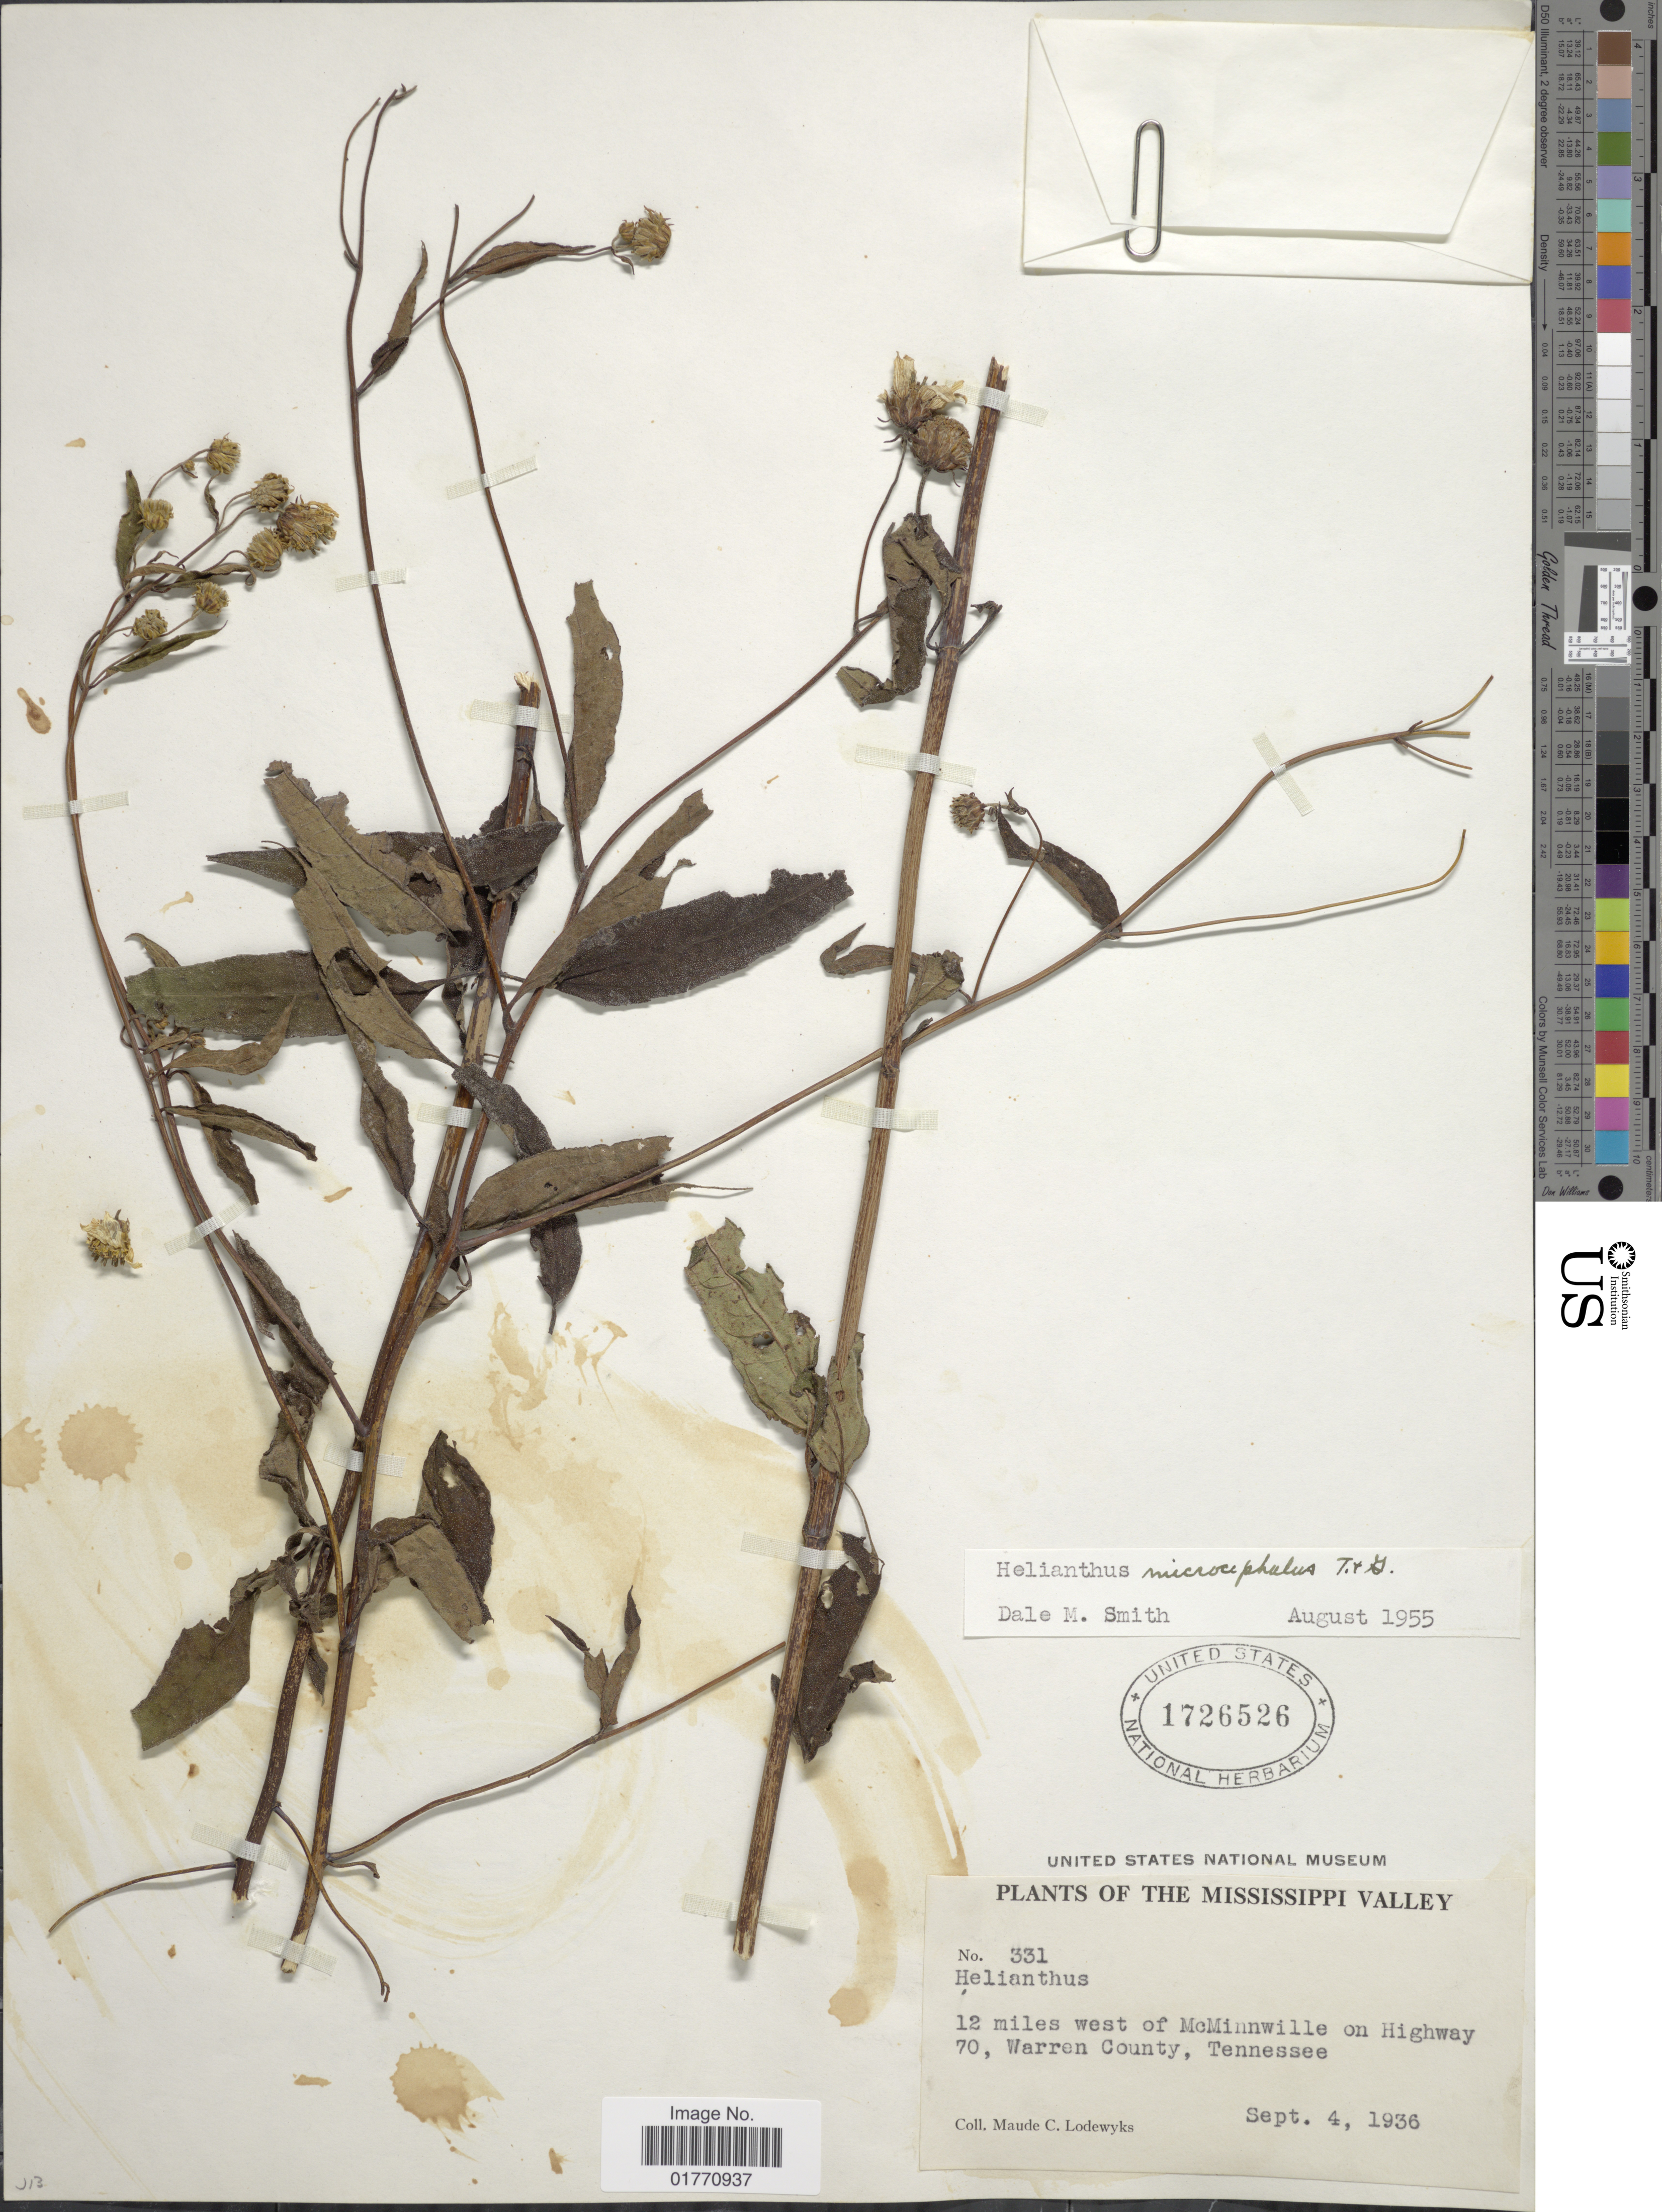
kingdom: Plantae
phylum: Tracheophyta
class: Magnoliopsida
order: Asterales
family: Asteraceae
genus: Helianthus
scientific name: Helianthus microcephalus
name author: Torr. & A. Gray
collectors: M. Lodewyks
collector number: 331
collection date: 1936-09-04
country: United States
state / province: Tennessee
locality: The Mississippi Valley, 12 miles west of McMinnwille on Highway 70, Warren County.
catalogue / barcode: US 1726526